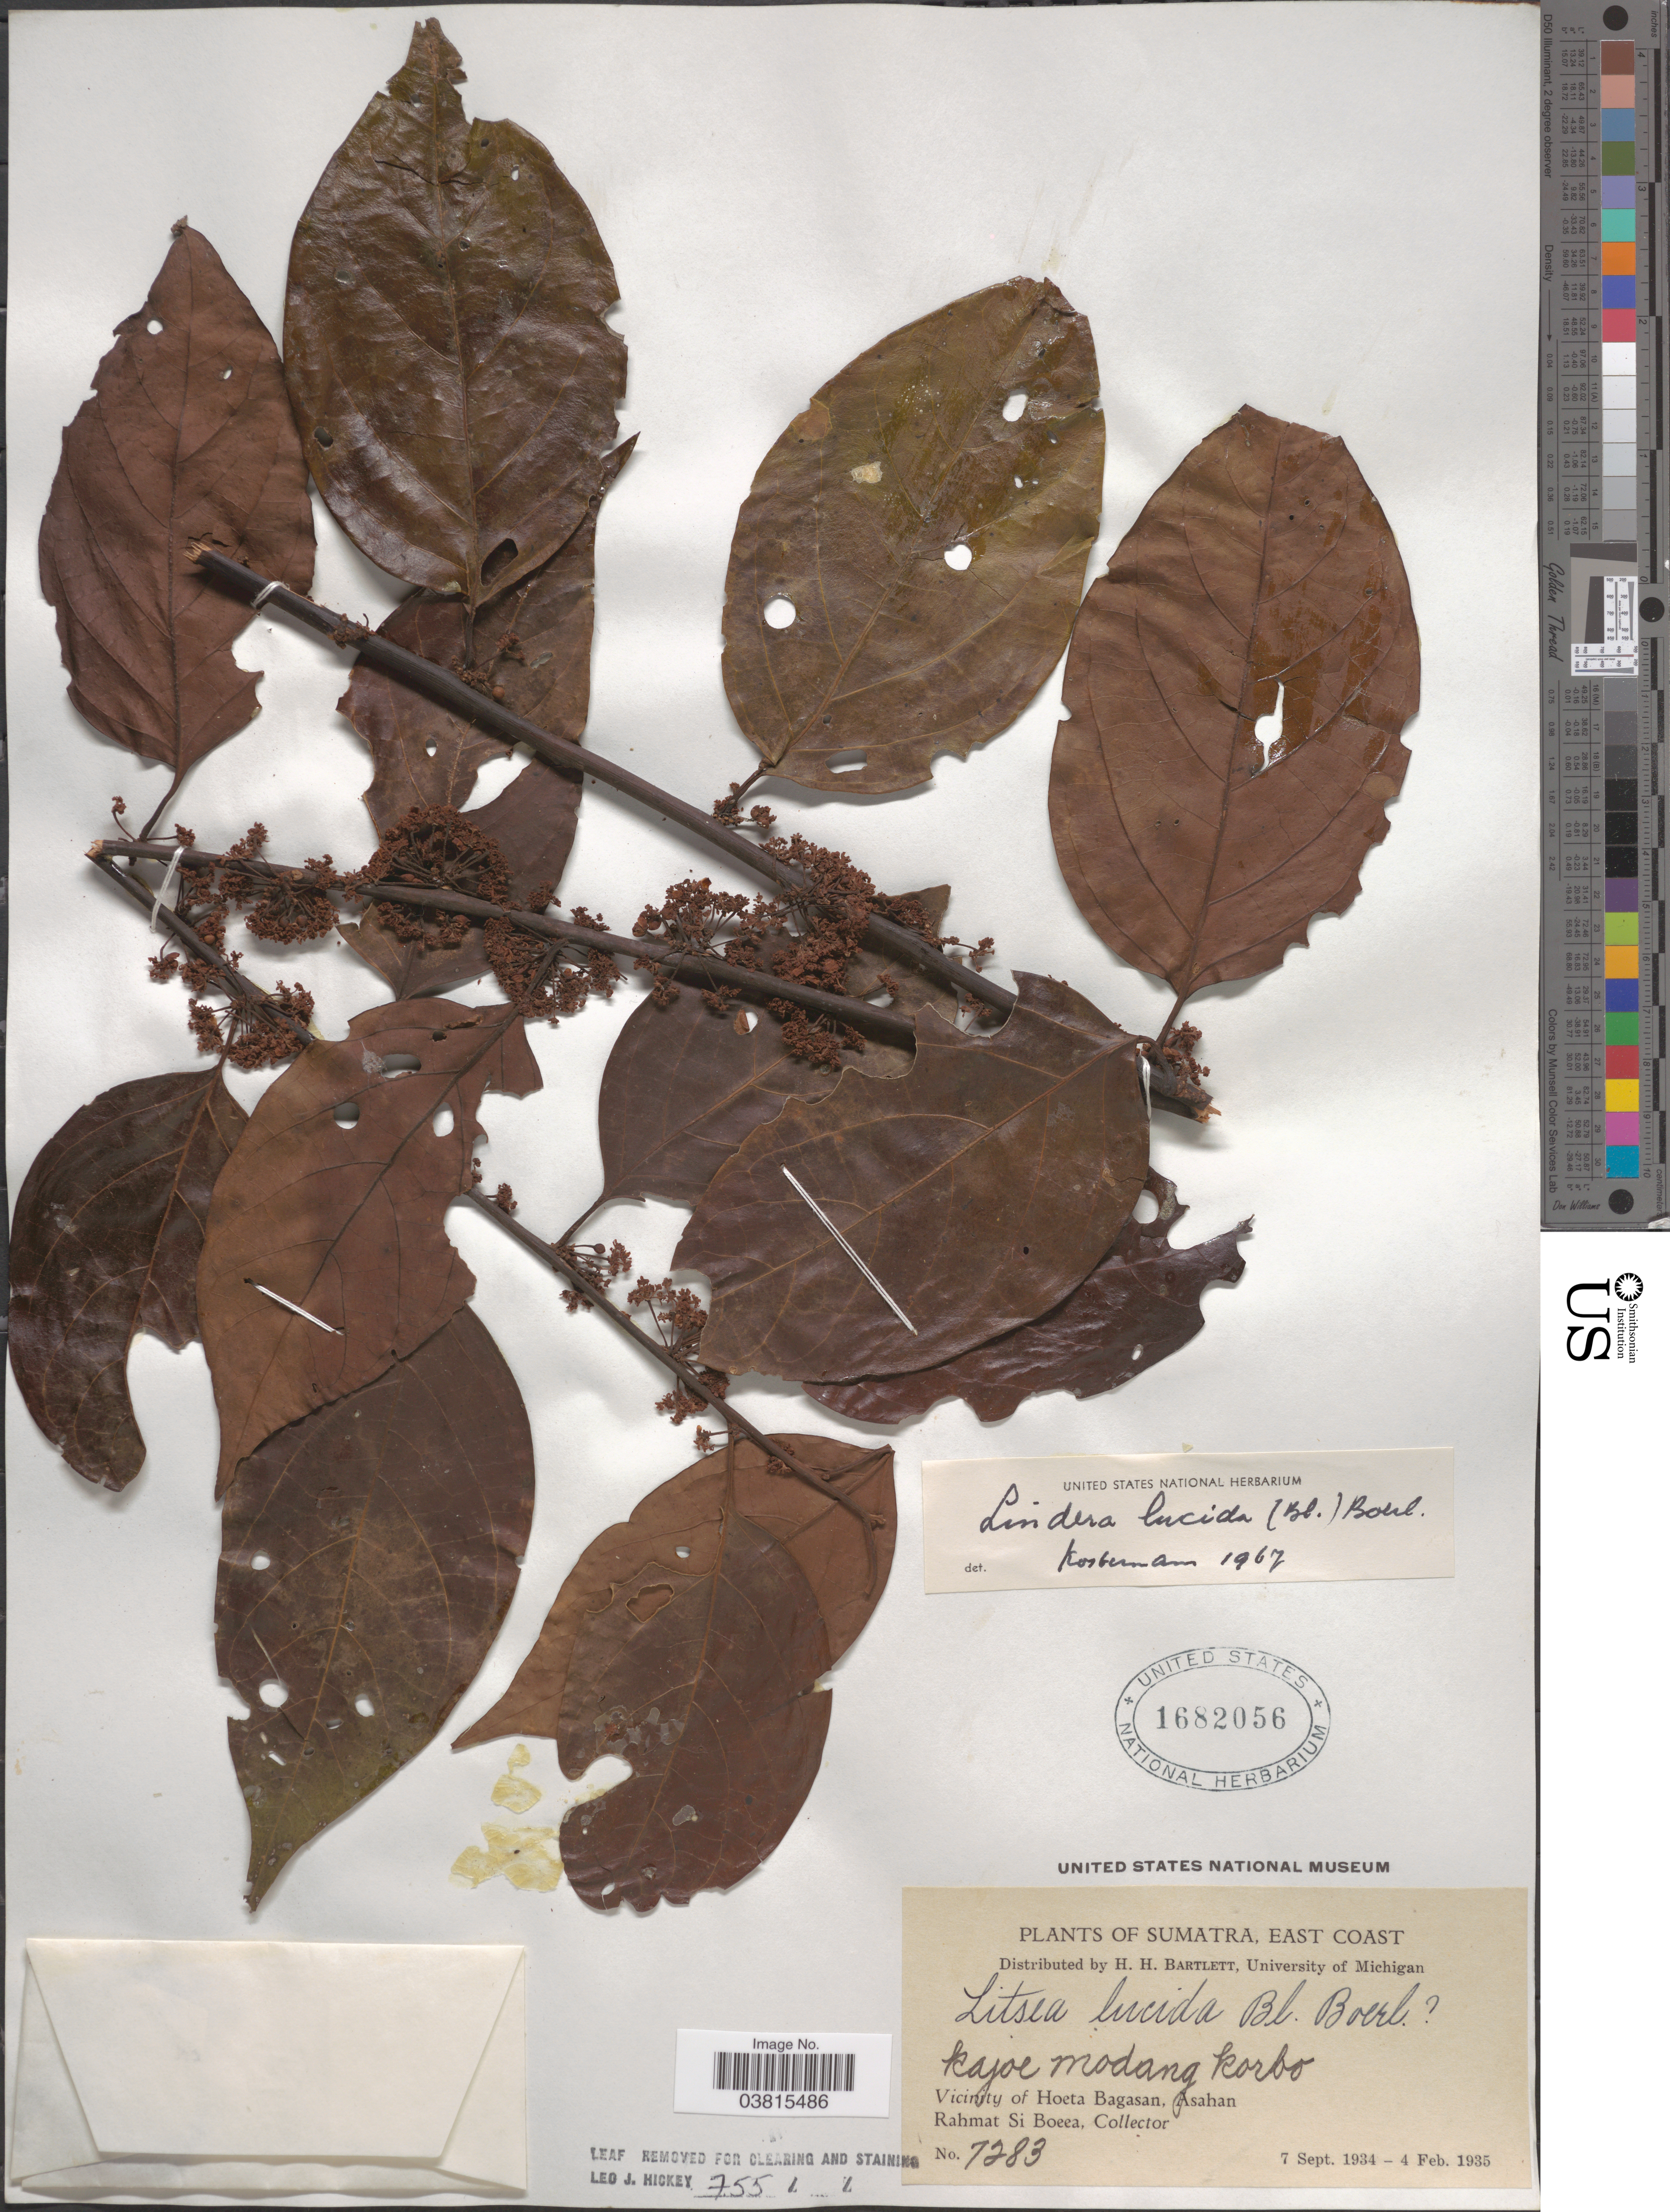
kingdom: Plantae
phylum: Tracheophyta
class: Magnoliopsida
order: Laurales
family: Lauraceae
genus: Lindera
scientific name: Lindera lucida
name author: (Blume) Boerl.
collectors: Rahmat Si Boeea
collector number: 7283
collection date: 1934-09-07/1935-02-04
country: Indonesia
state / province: Sumatra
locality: East Coast. Vicinity of Hoeta Bagasan, Asahan.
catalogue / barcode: US 1682056